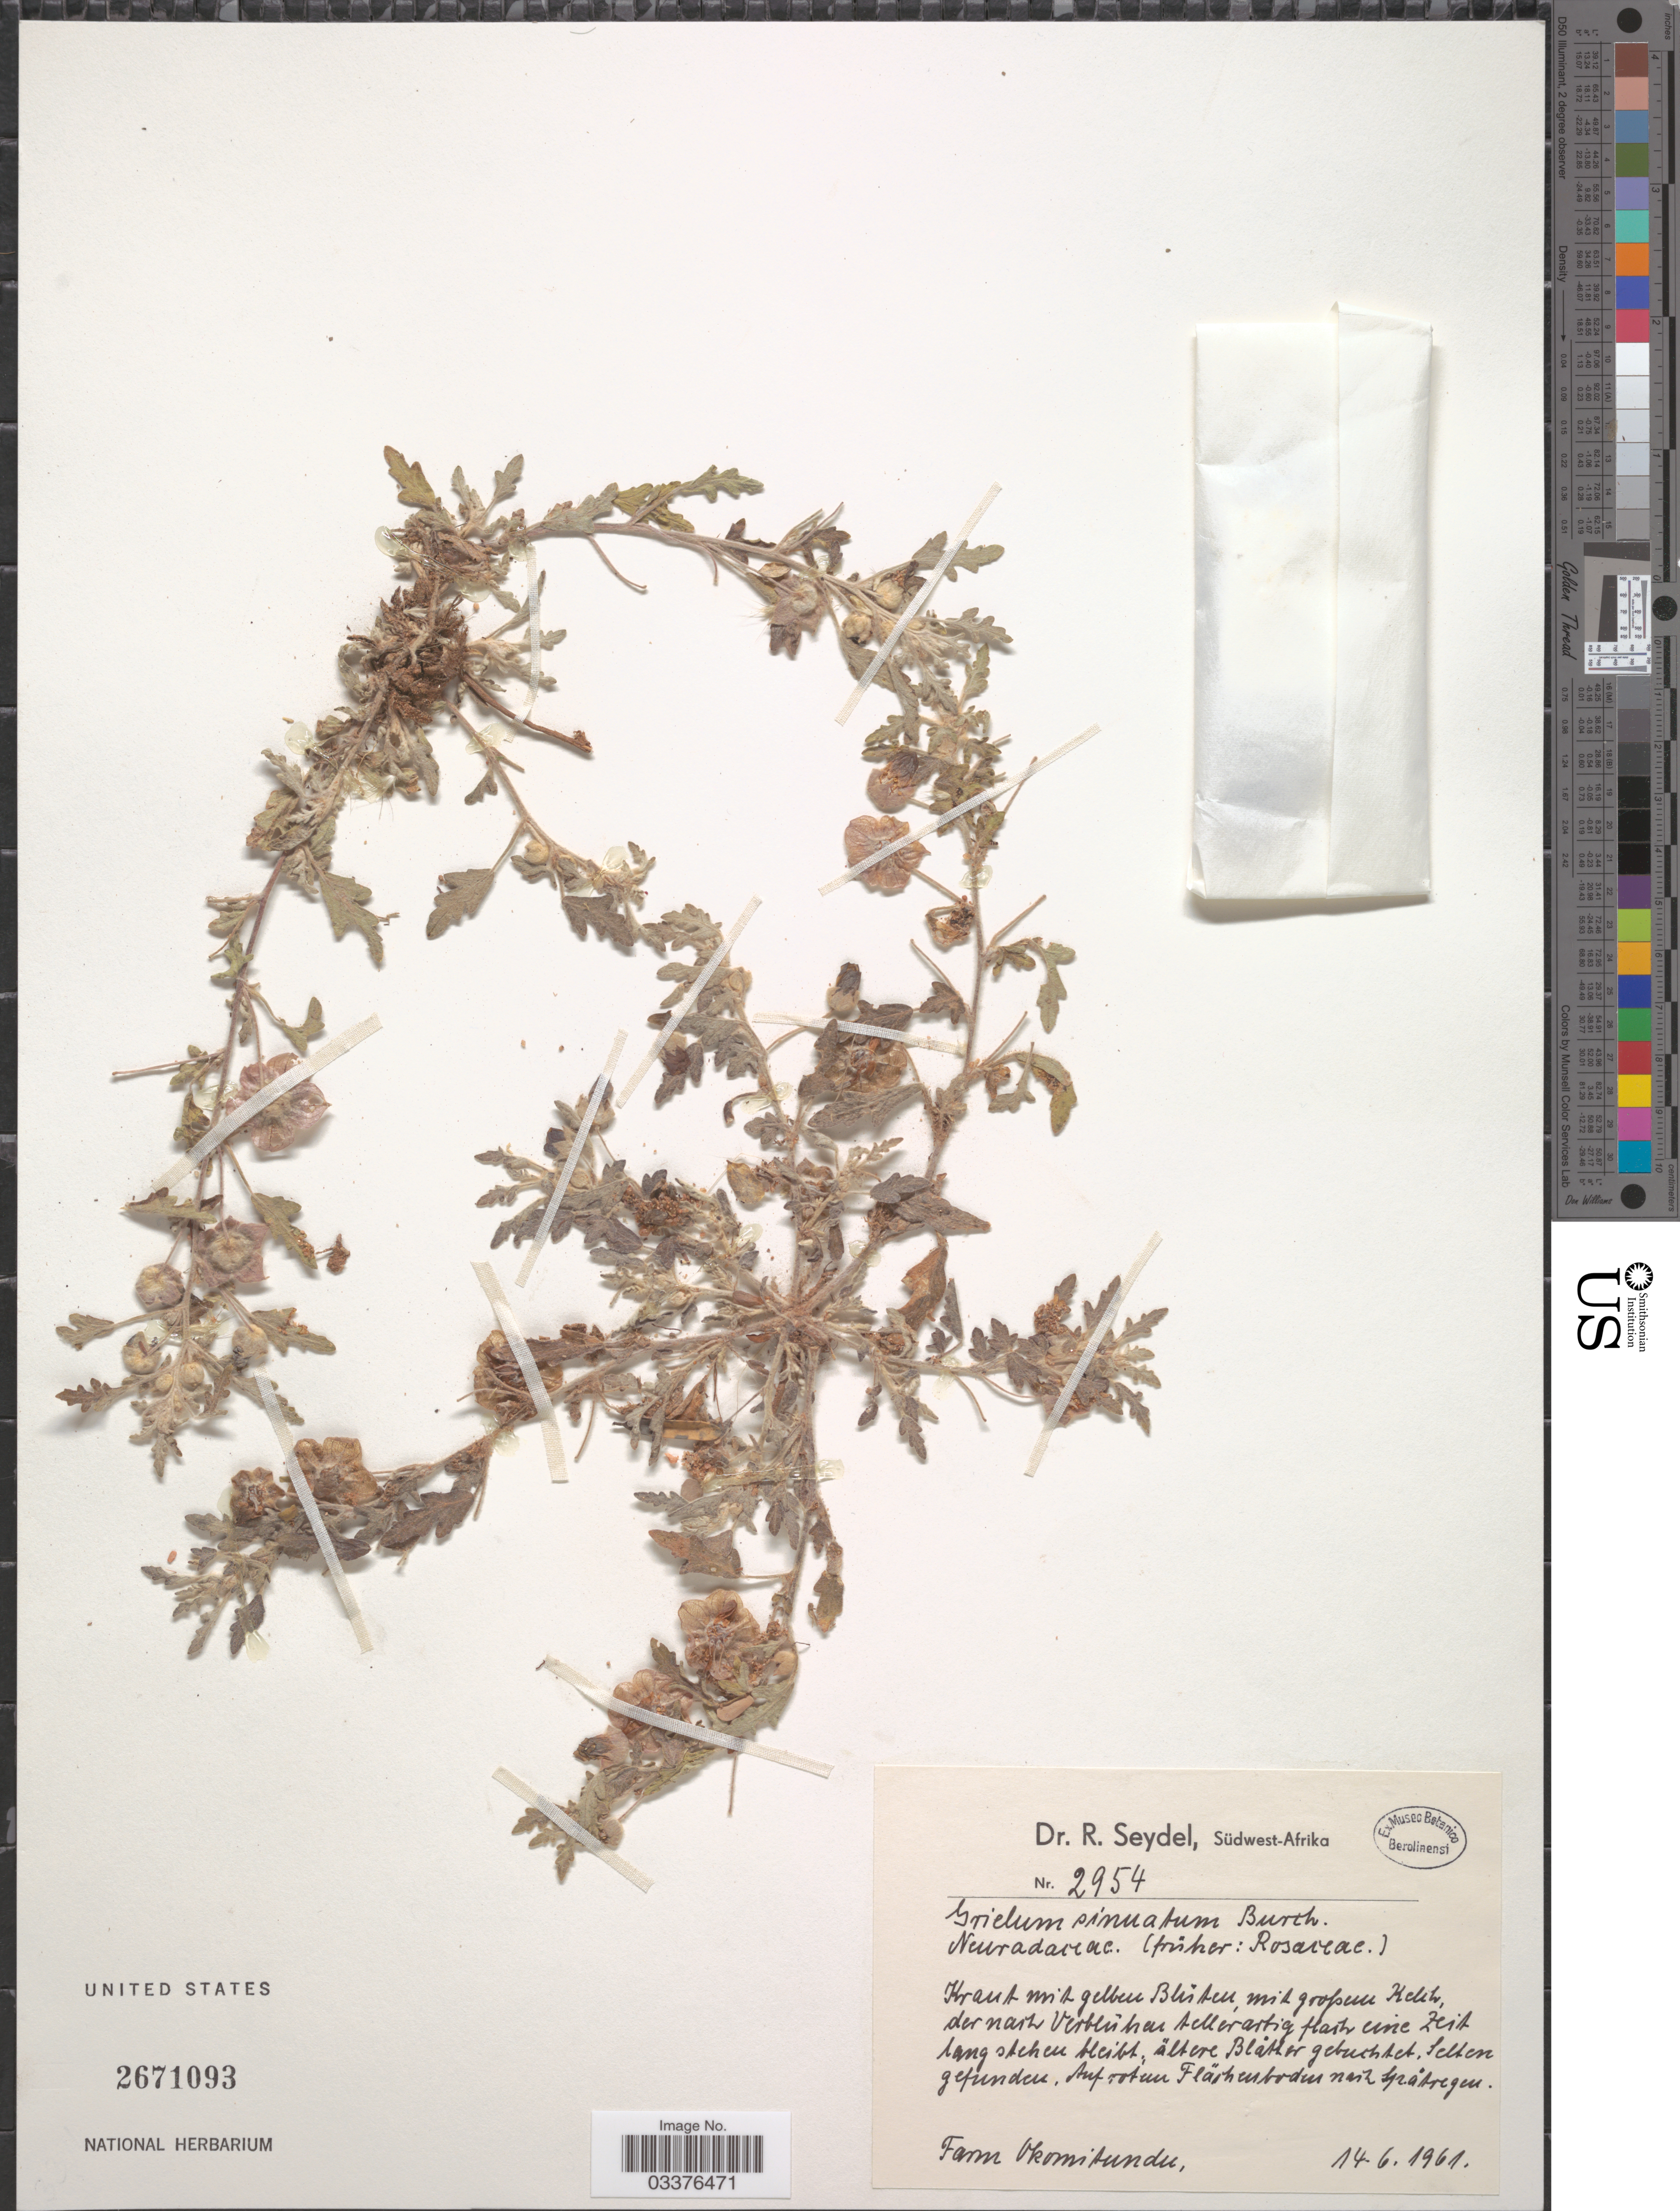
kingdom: Plantae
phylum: Tracheophyta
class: Magnoliopsida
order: Malvales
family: Neuradaceae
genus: Grielum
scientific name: Grielum sinuatum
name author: Licht. ex Burch.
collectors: R. Seydel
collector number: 2954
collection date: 1961-06-14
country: Namibia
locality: Südwest-Afrika. Farm Okomitundu.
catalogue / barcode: US 2671093